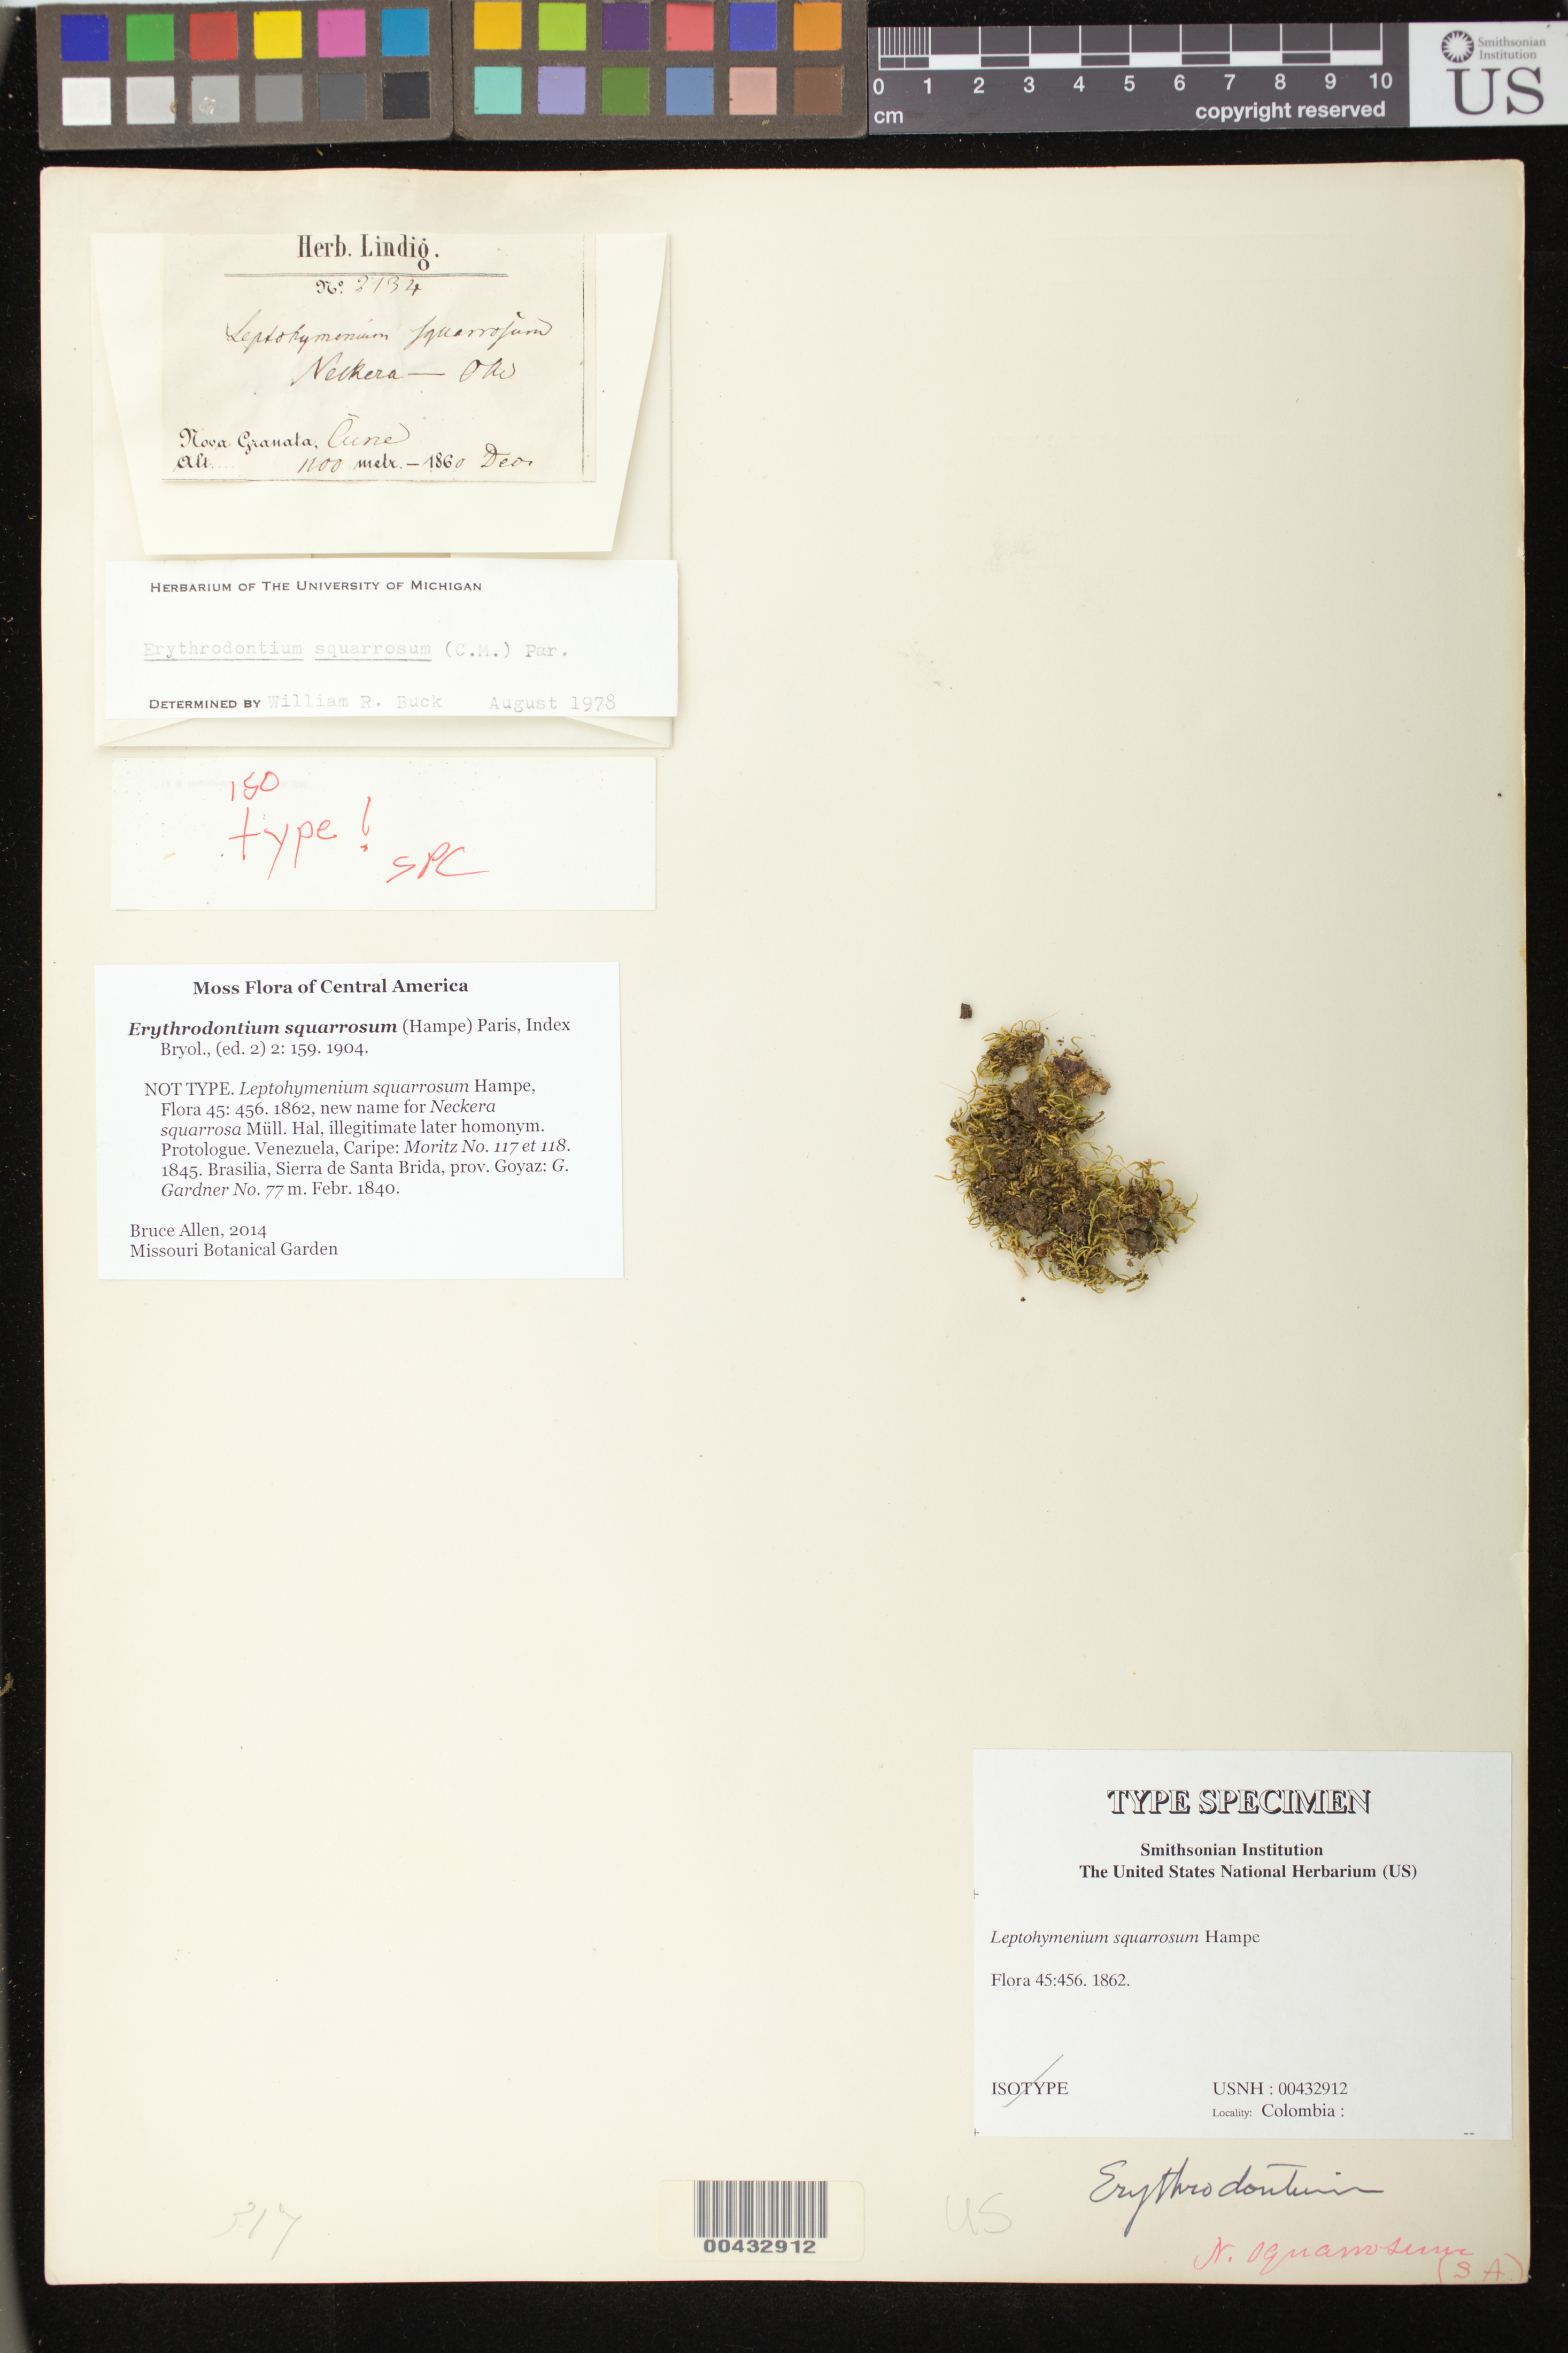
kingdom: Plantae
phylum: Bryophyta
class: Bryopsida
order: Hypnales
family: Hylocomiaceae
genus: Leptohymenium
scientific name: Leptohymenium squarrosum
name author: Hampe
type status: Voucher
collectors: A. Lindig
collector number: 2134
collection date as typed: Dec 1860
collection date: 1860-12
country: Colombia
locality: Cune.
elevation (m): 1100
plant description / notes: Not a type. Leptohymenium squarrosum Hampe published as a combination based on Neckera squarrosa Müll. Hal., nom. illeg. (later homonym of Neckera squarrosa Hook. ex Harv.) and to be treated as a nom. nov. Although Hampe cited (only) "2134", the name should have as its type the original name it replaced.